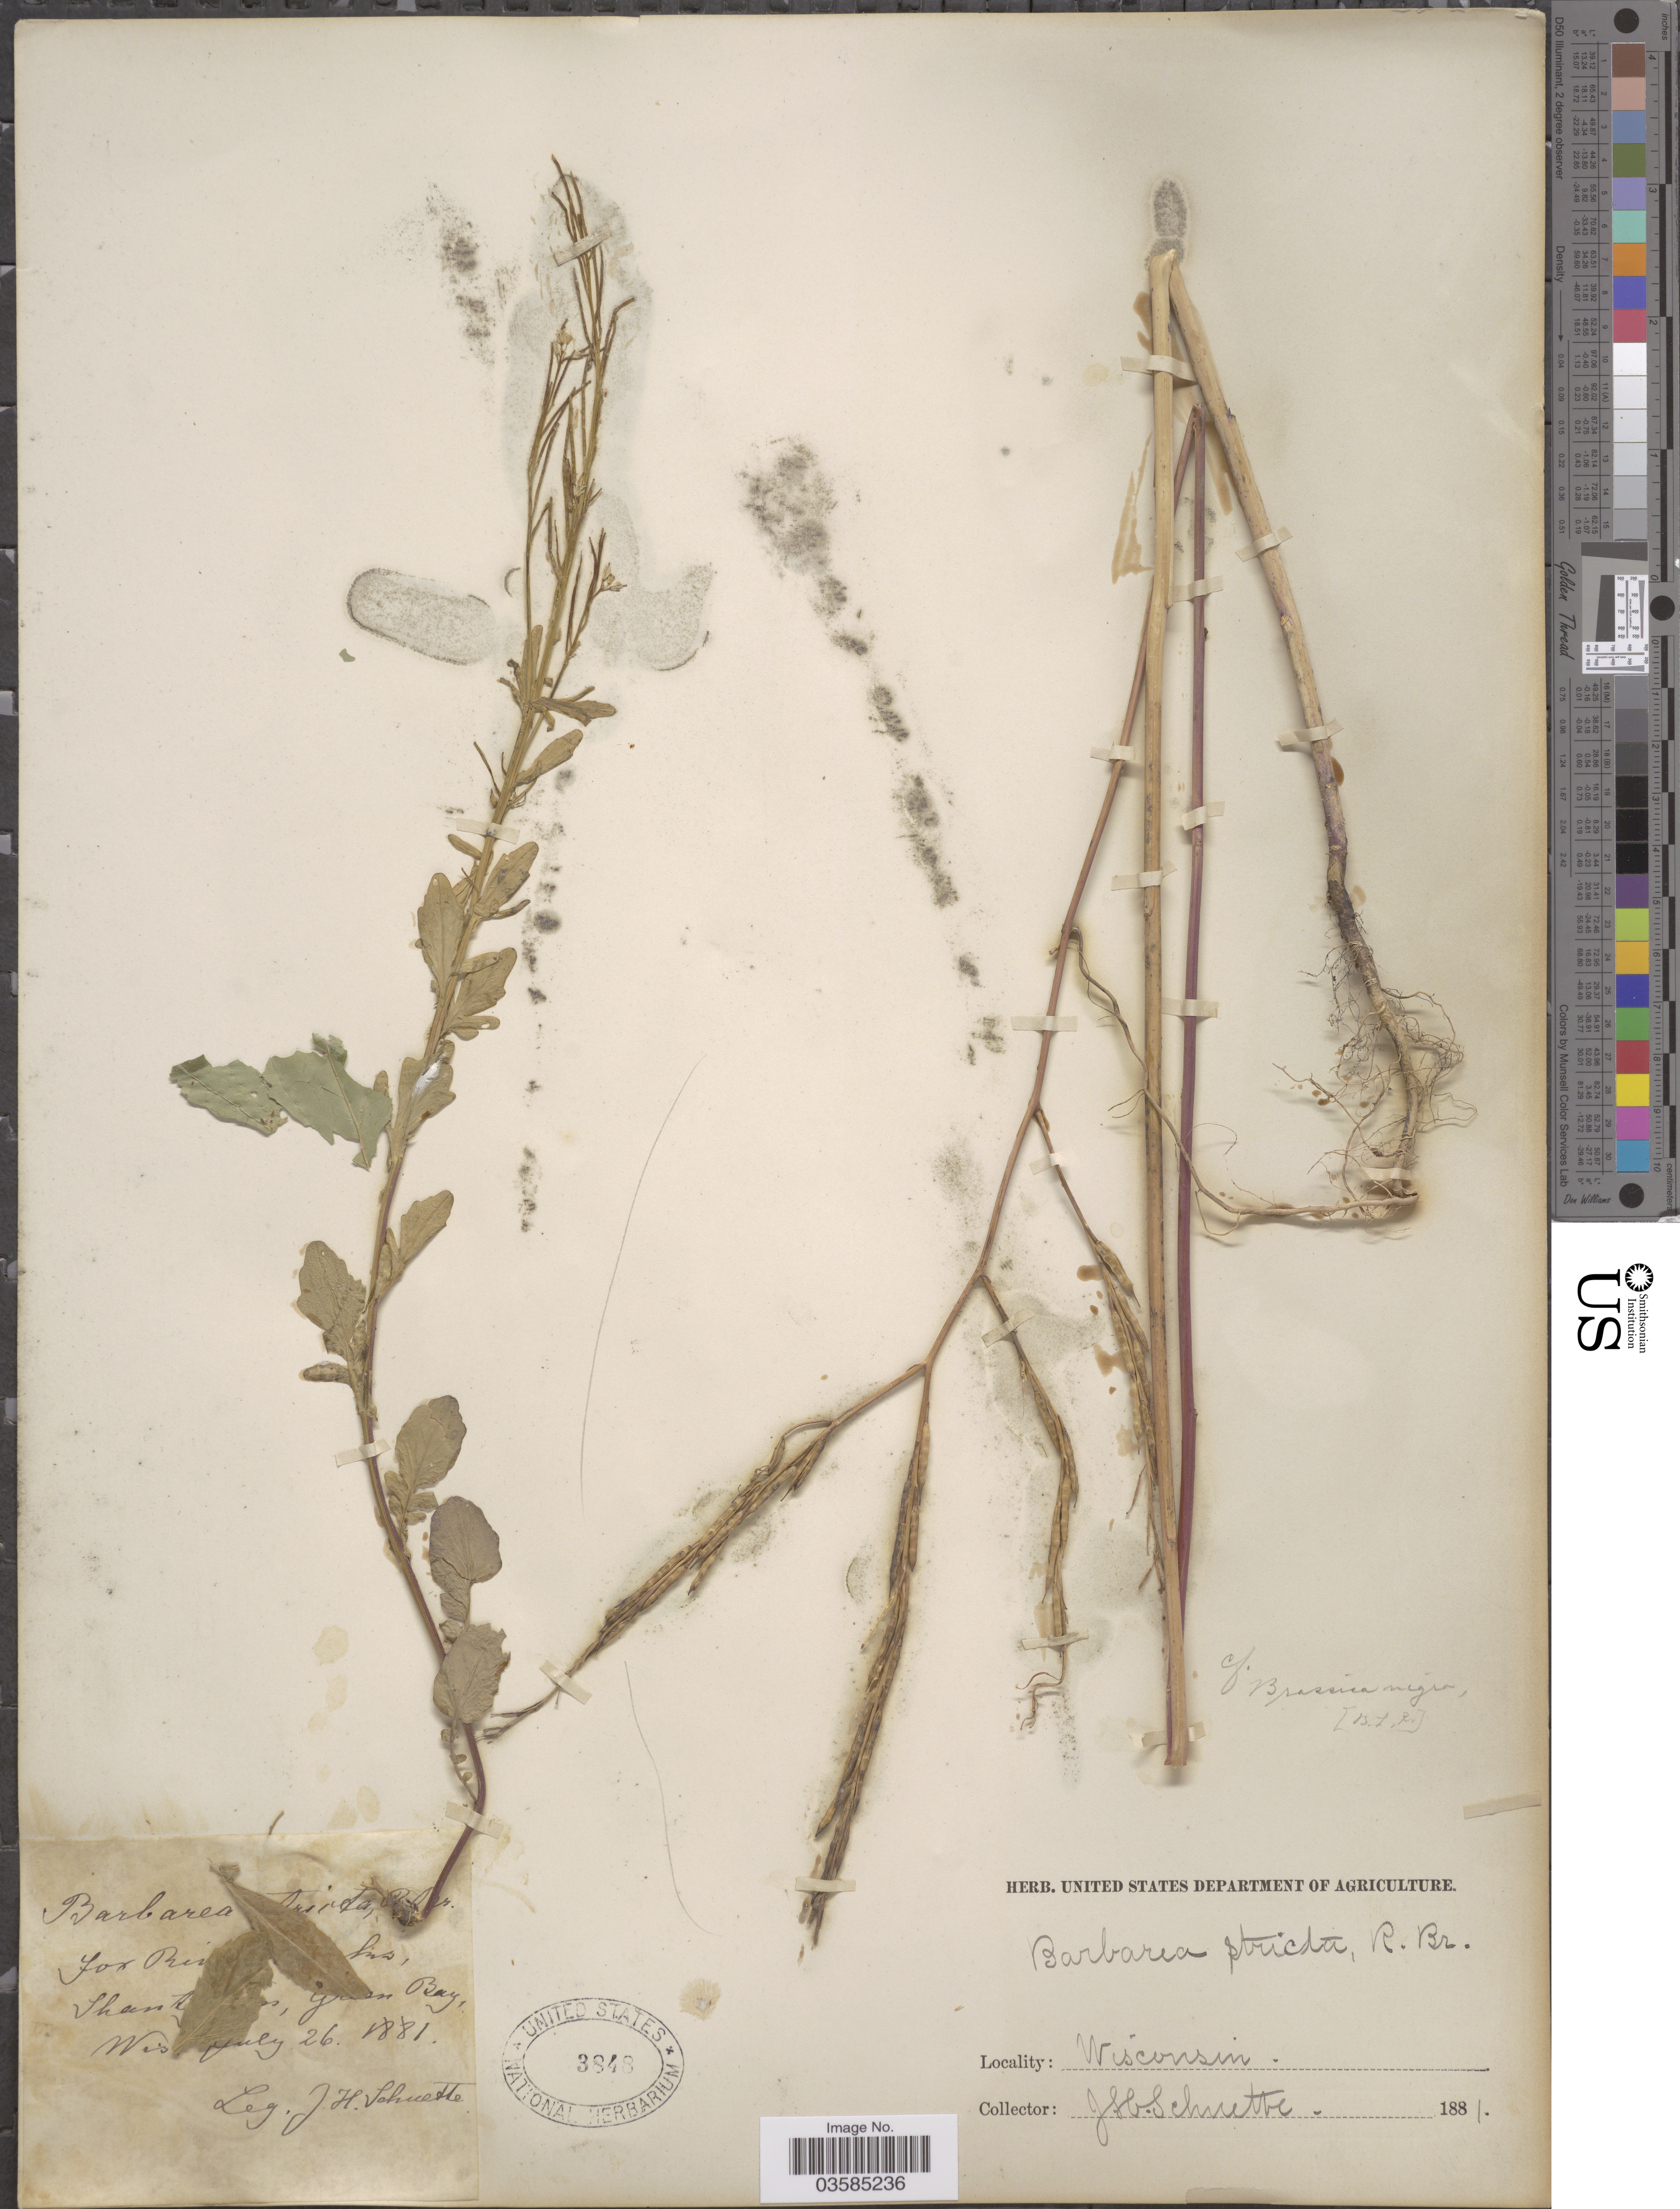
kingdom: Plantae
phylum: Tracheophyta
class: Magnoliopsida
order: Brassicales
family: Brassicaceae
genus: Brassica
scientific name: Brassica nigra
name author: (L.) W.D.J. Koch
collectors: J. H. Schuette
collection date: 1881-07-26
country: United States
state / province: Wisconsin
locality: Shanty town Green Bay.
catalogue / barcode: US 3848